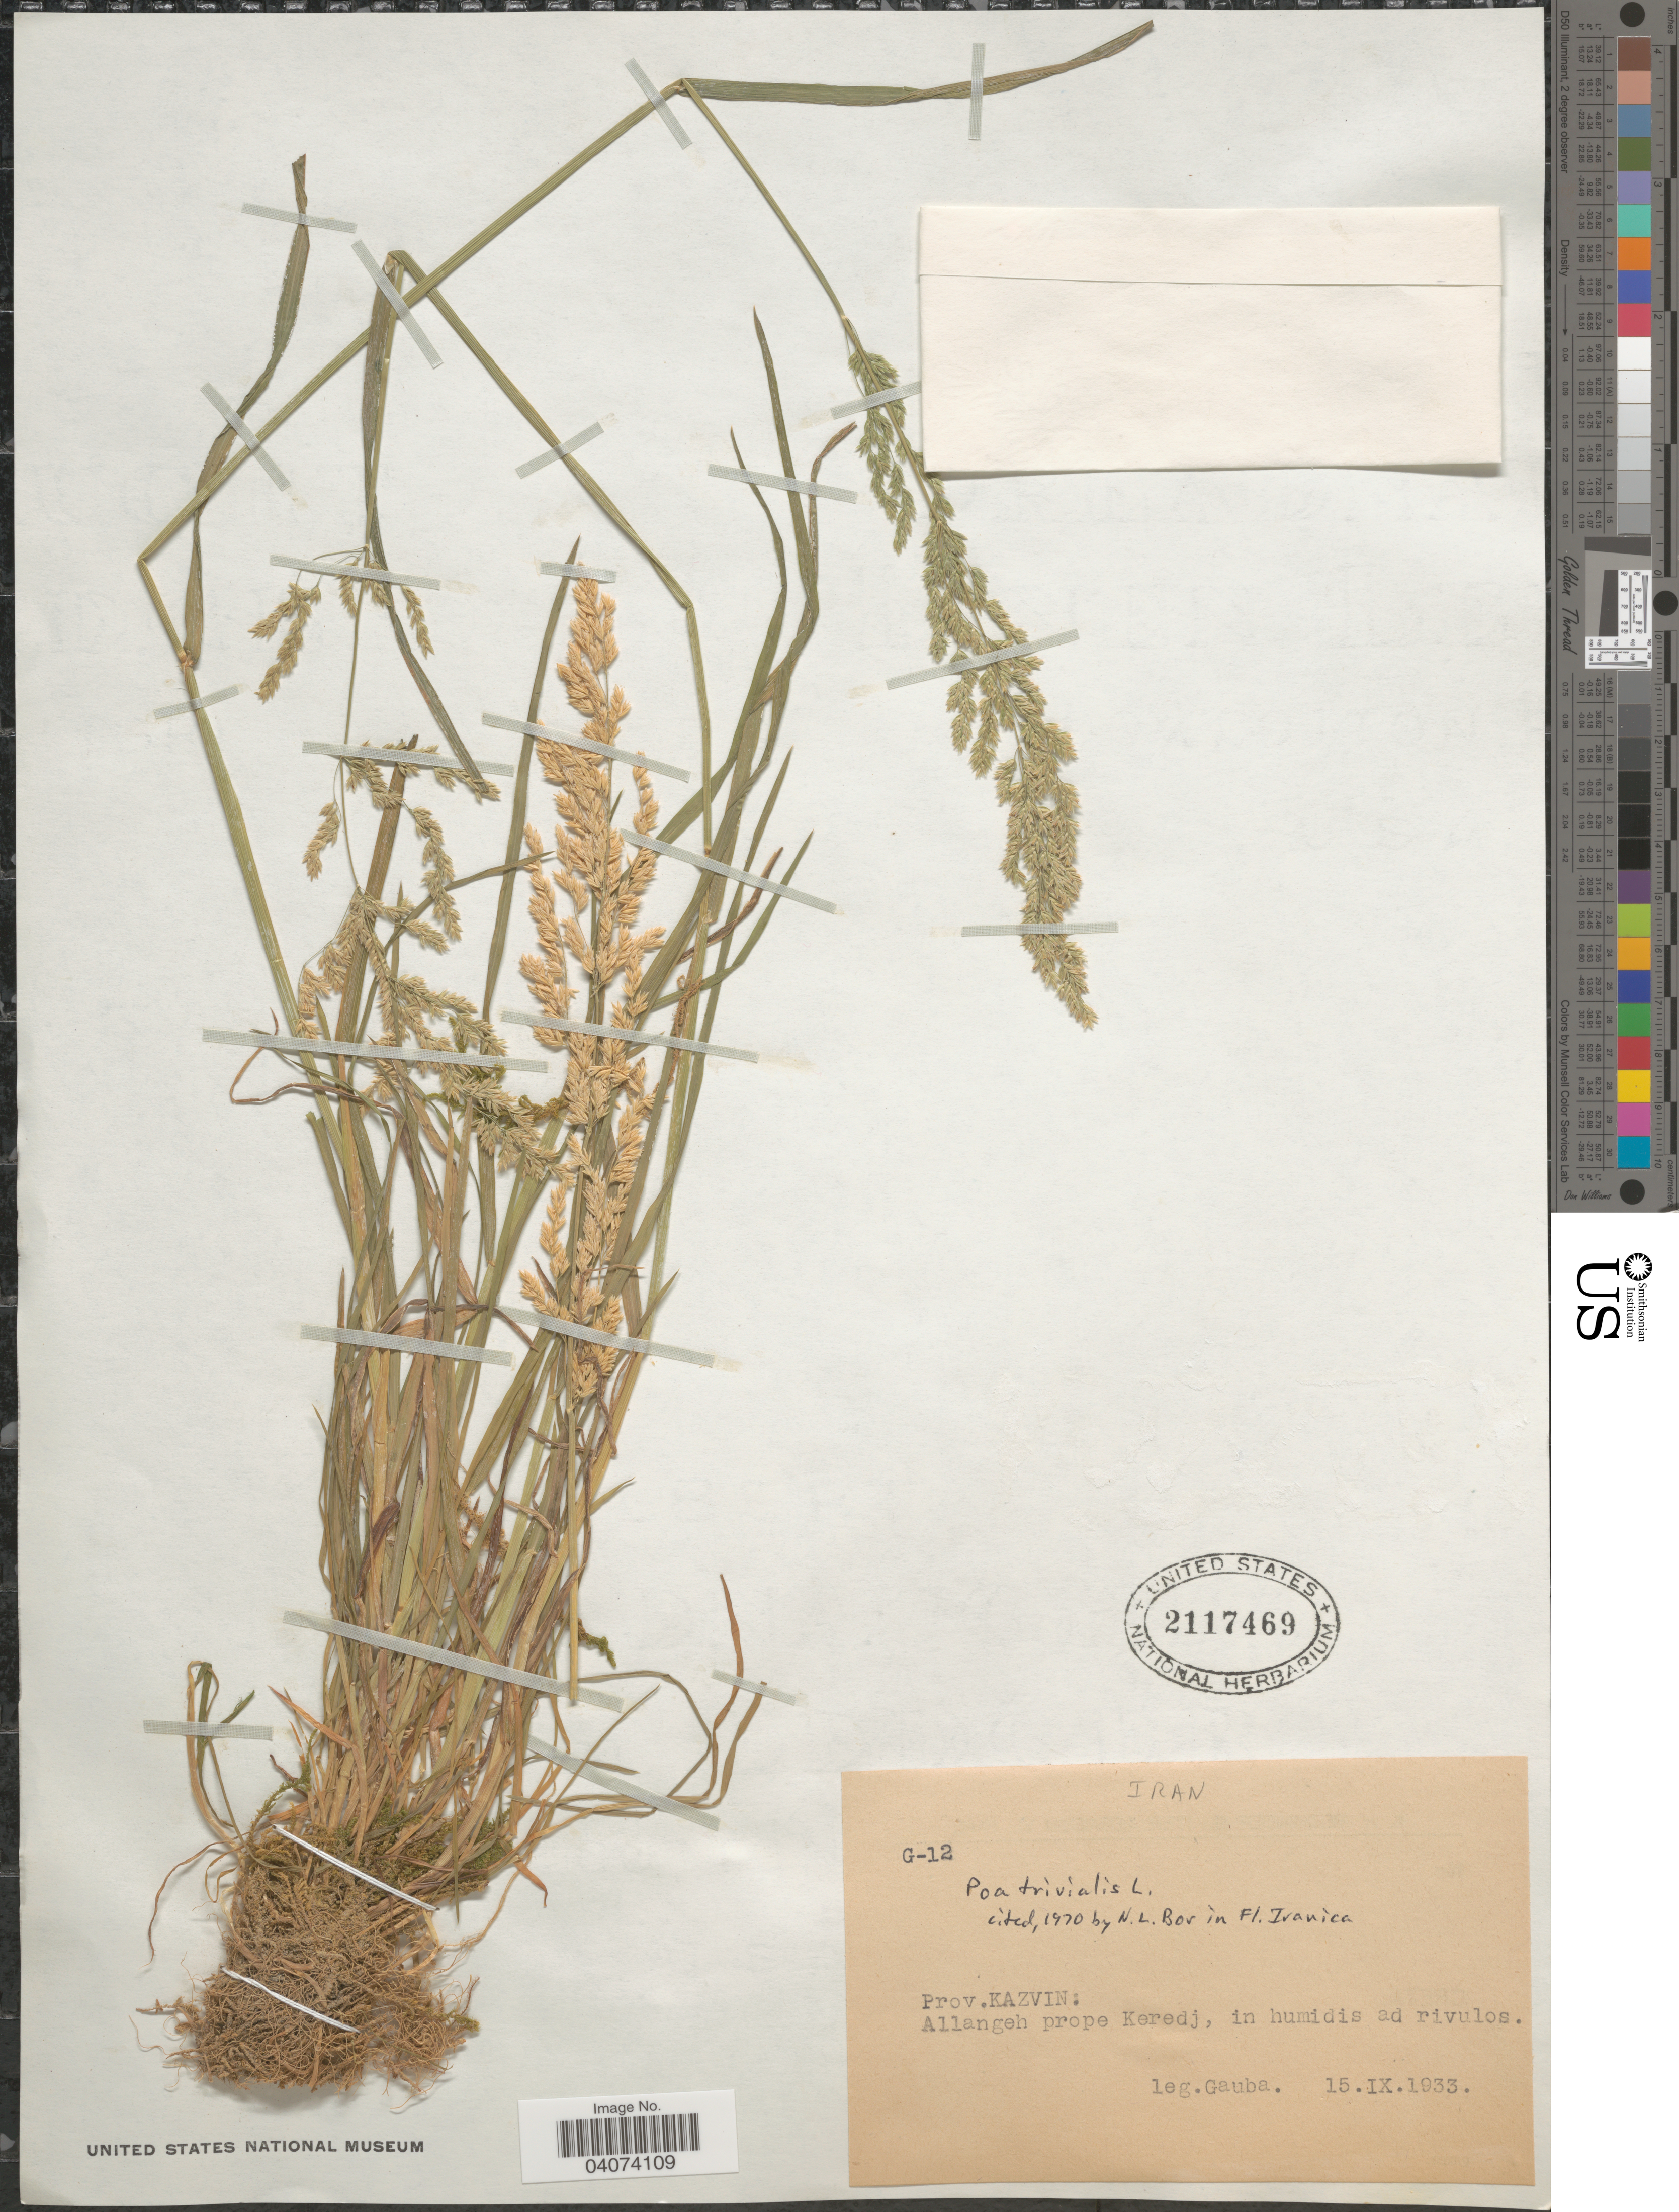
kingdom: Plantae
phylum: Tracheophyta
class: Liliopsida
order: Poales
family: Poaceae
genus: Poa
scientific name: Poa trivialis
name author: L.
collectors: E. Gauba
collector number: G-12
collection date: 1933-09-15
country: Iran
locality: Prov. Kazvin: Allangeh prope Keredj, in humidis ad rivulos.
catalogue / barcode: US 2117469